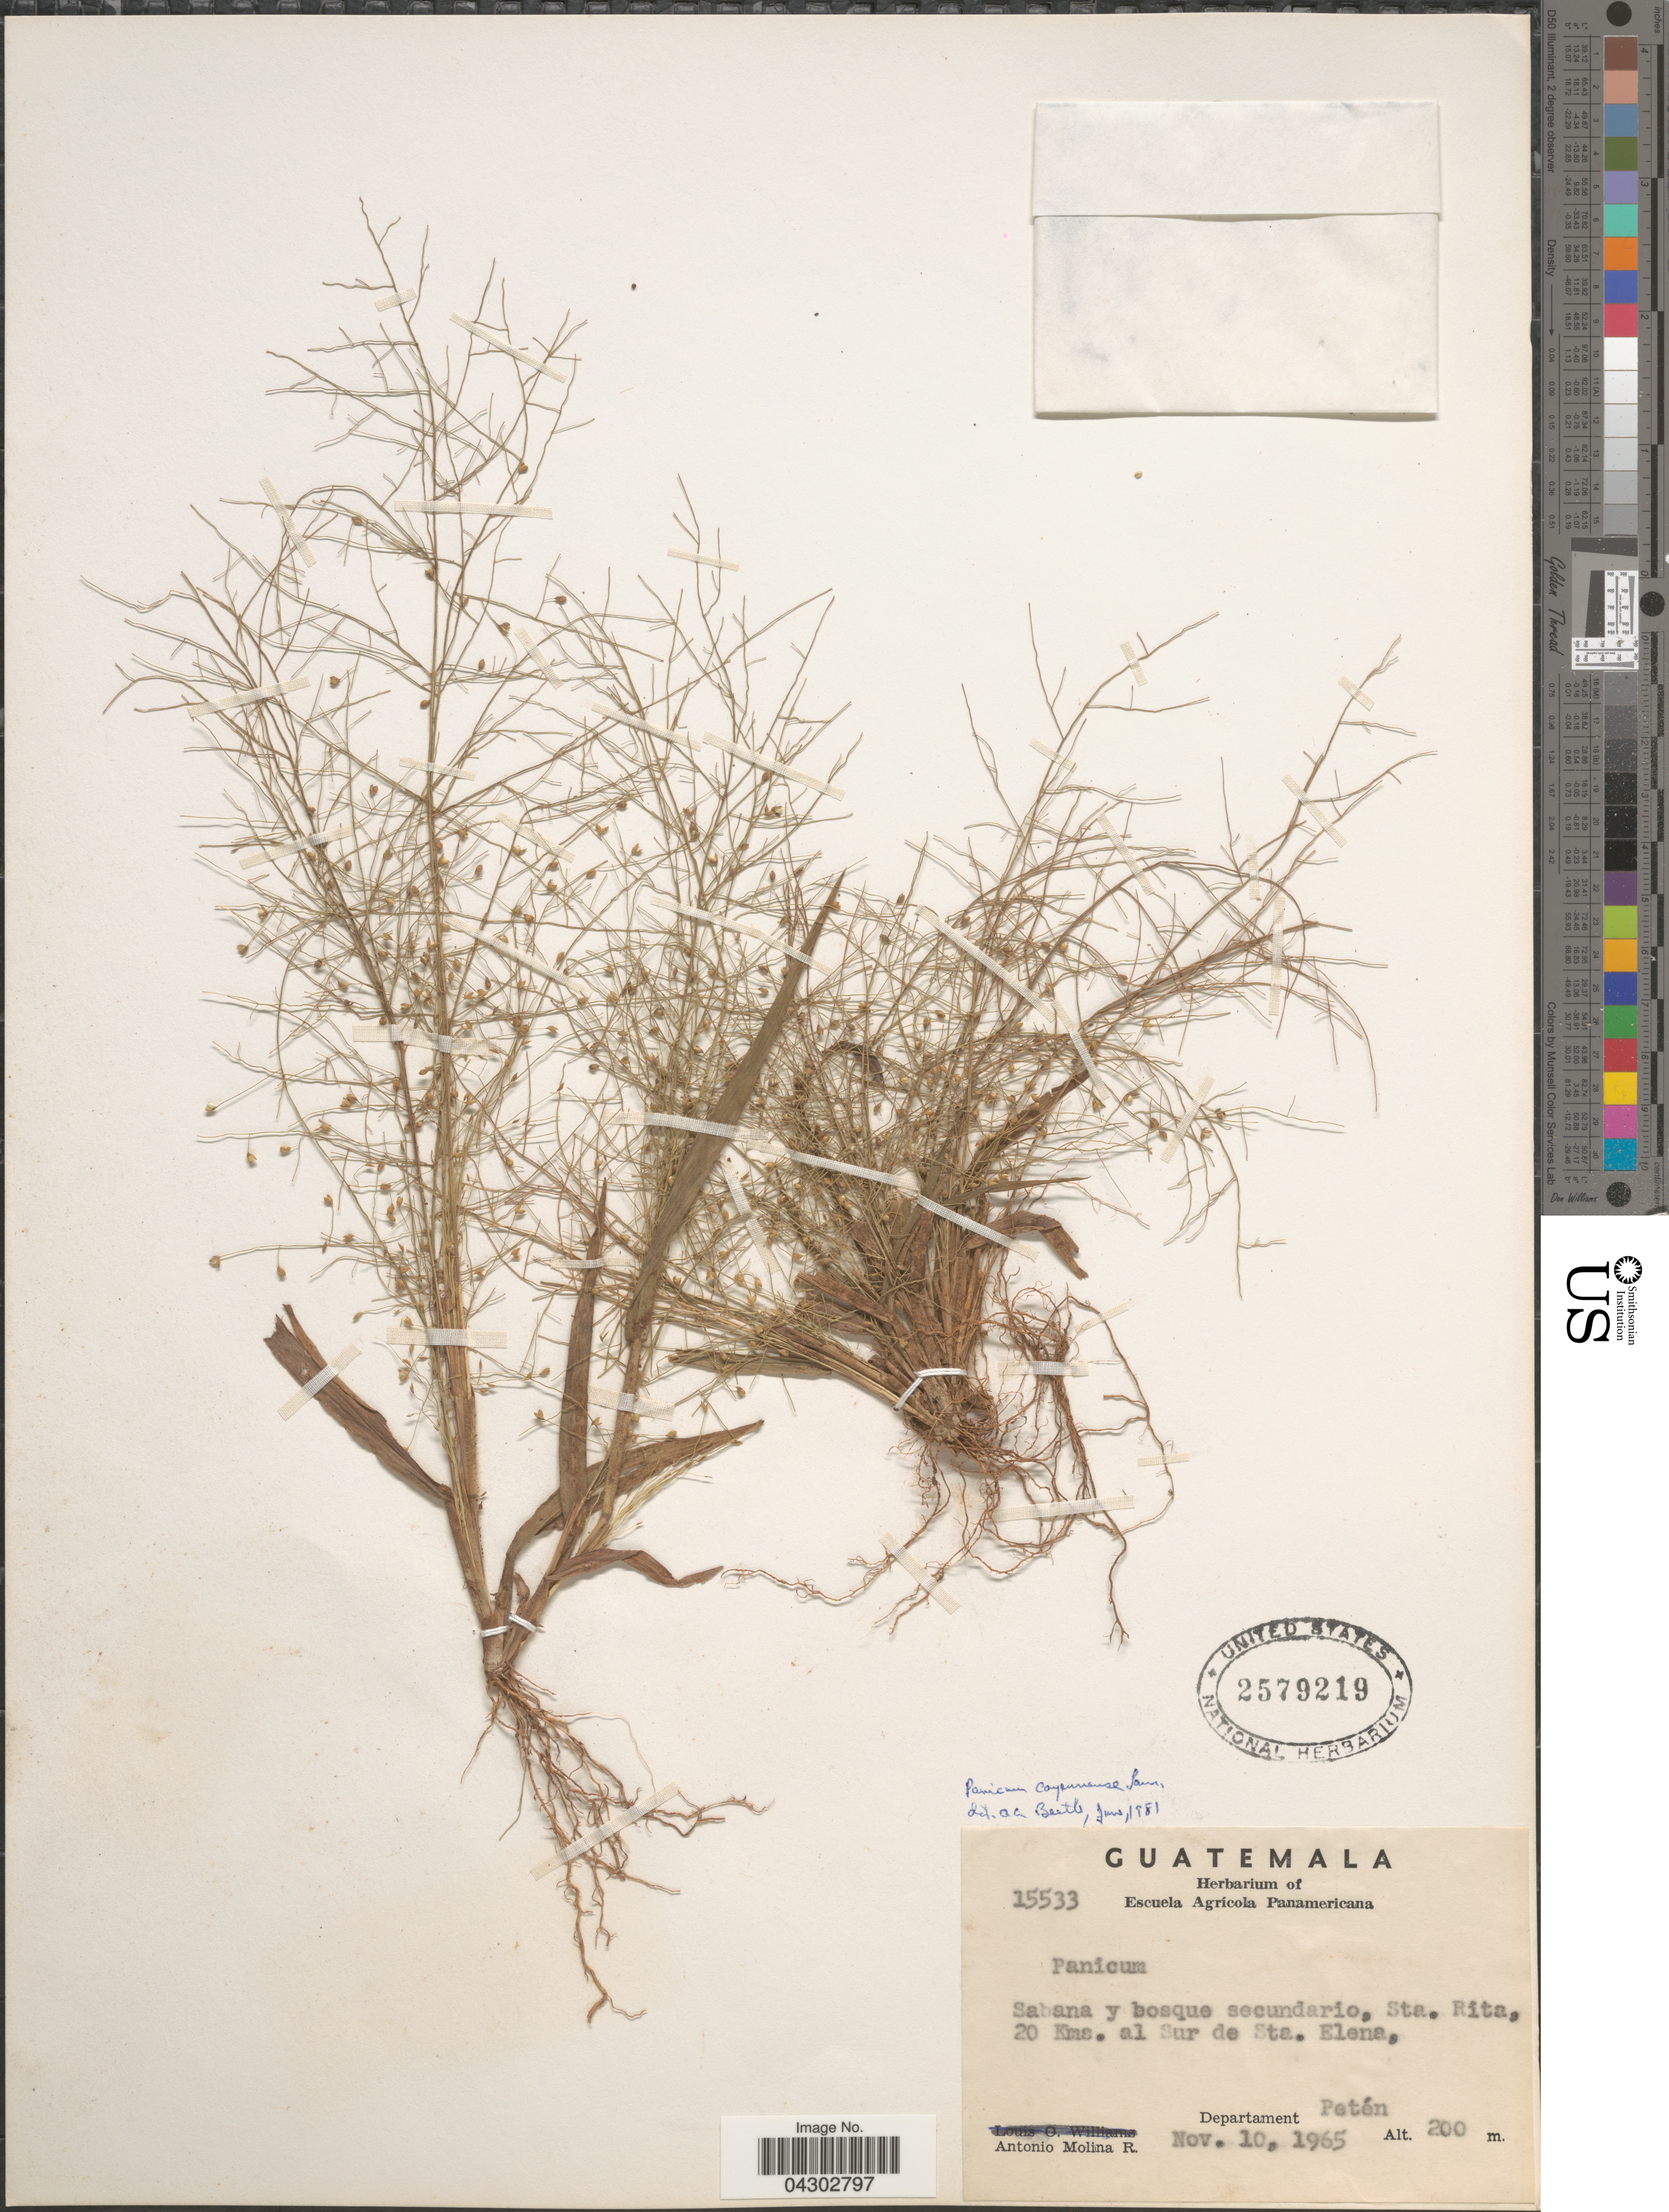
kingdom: Plantae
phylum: Tracheophyta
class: Liliopsida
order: Poales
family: Poaceae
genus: Panicum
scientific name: Panicum cayennense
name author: Lam.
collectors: A. Molina R.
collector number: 15533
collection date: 1965-11-10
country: Guatemala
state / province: El Peten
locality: Sta. Rita, 20 Kms. al Sure de Sta. Elena, Departamento Petén.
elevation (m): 200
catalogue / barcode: US 2579219